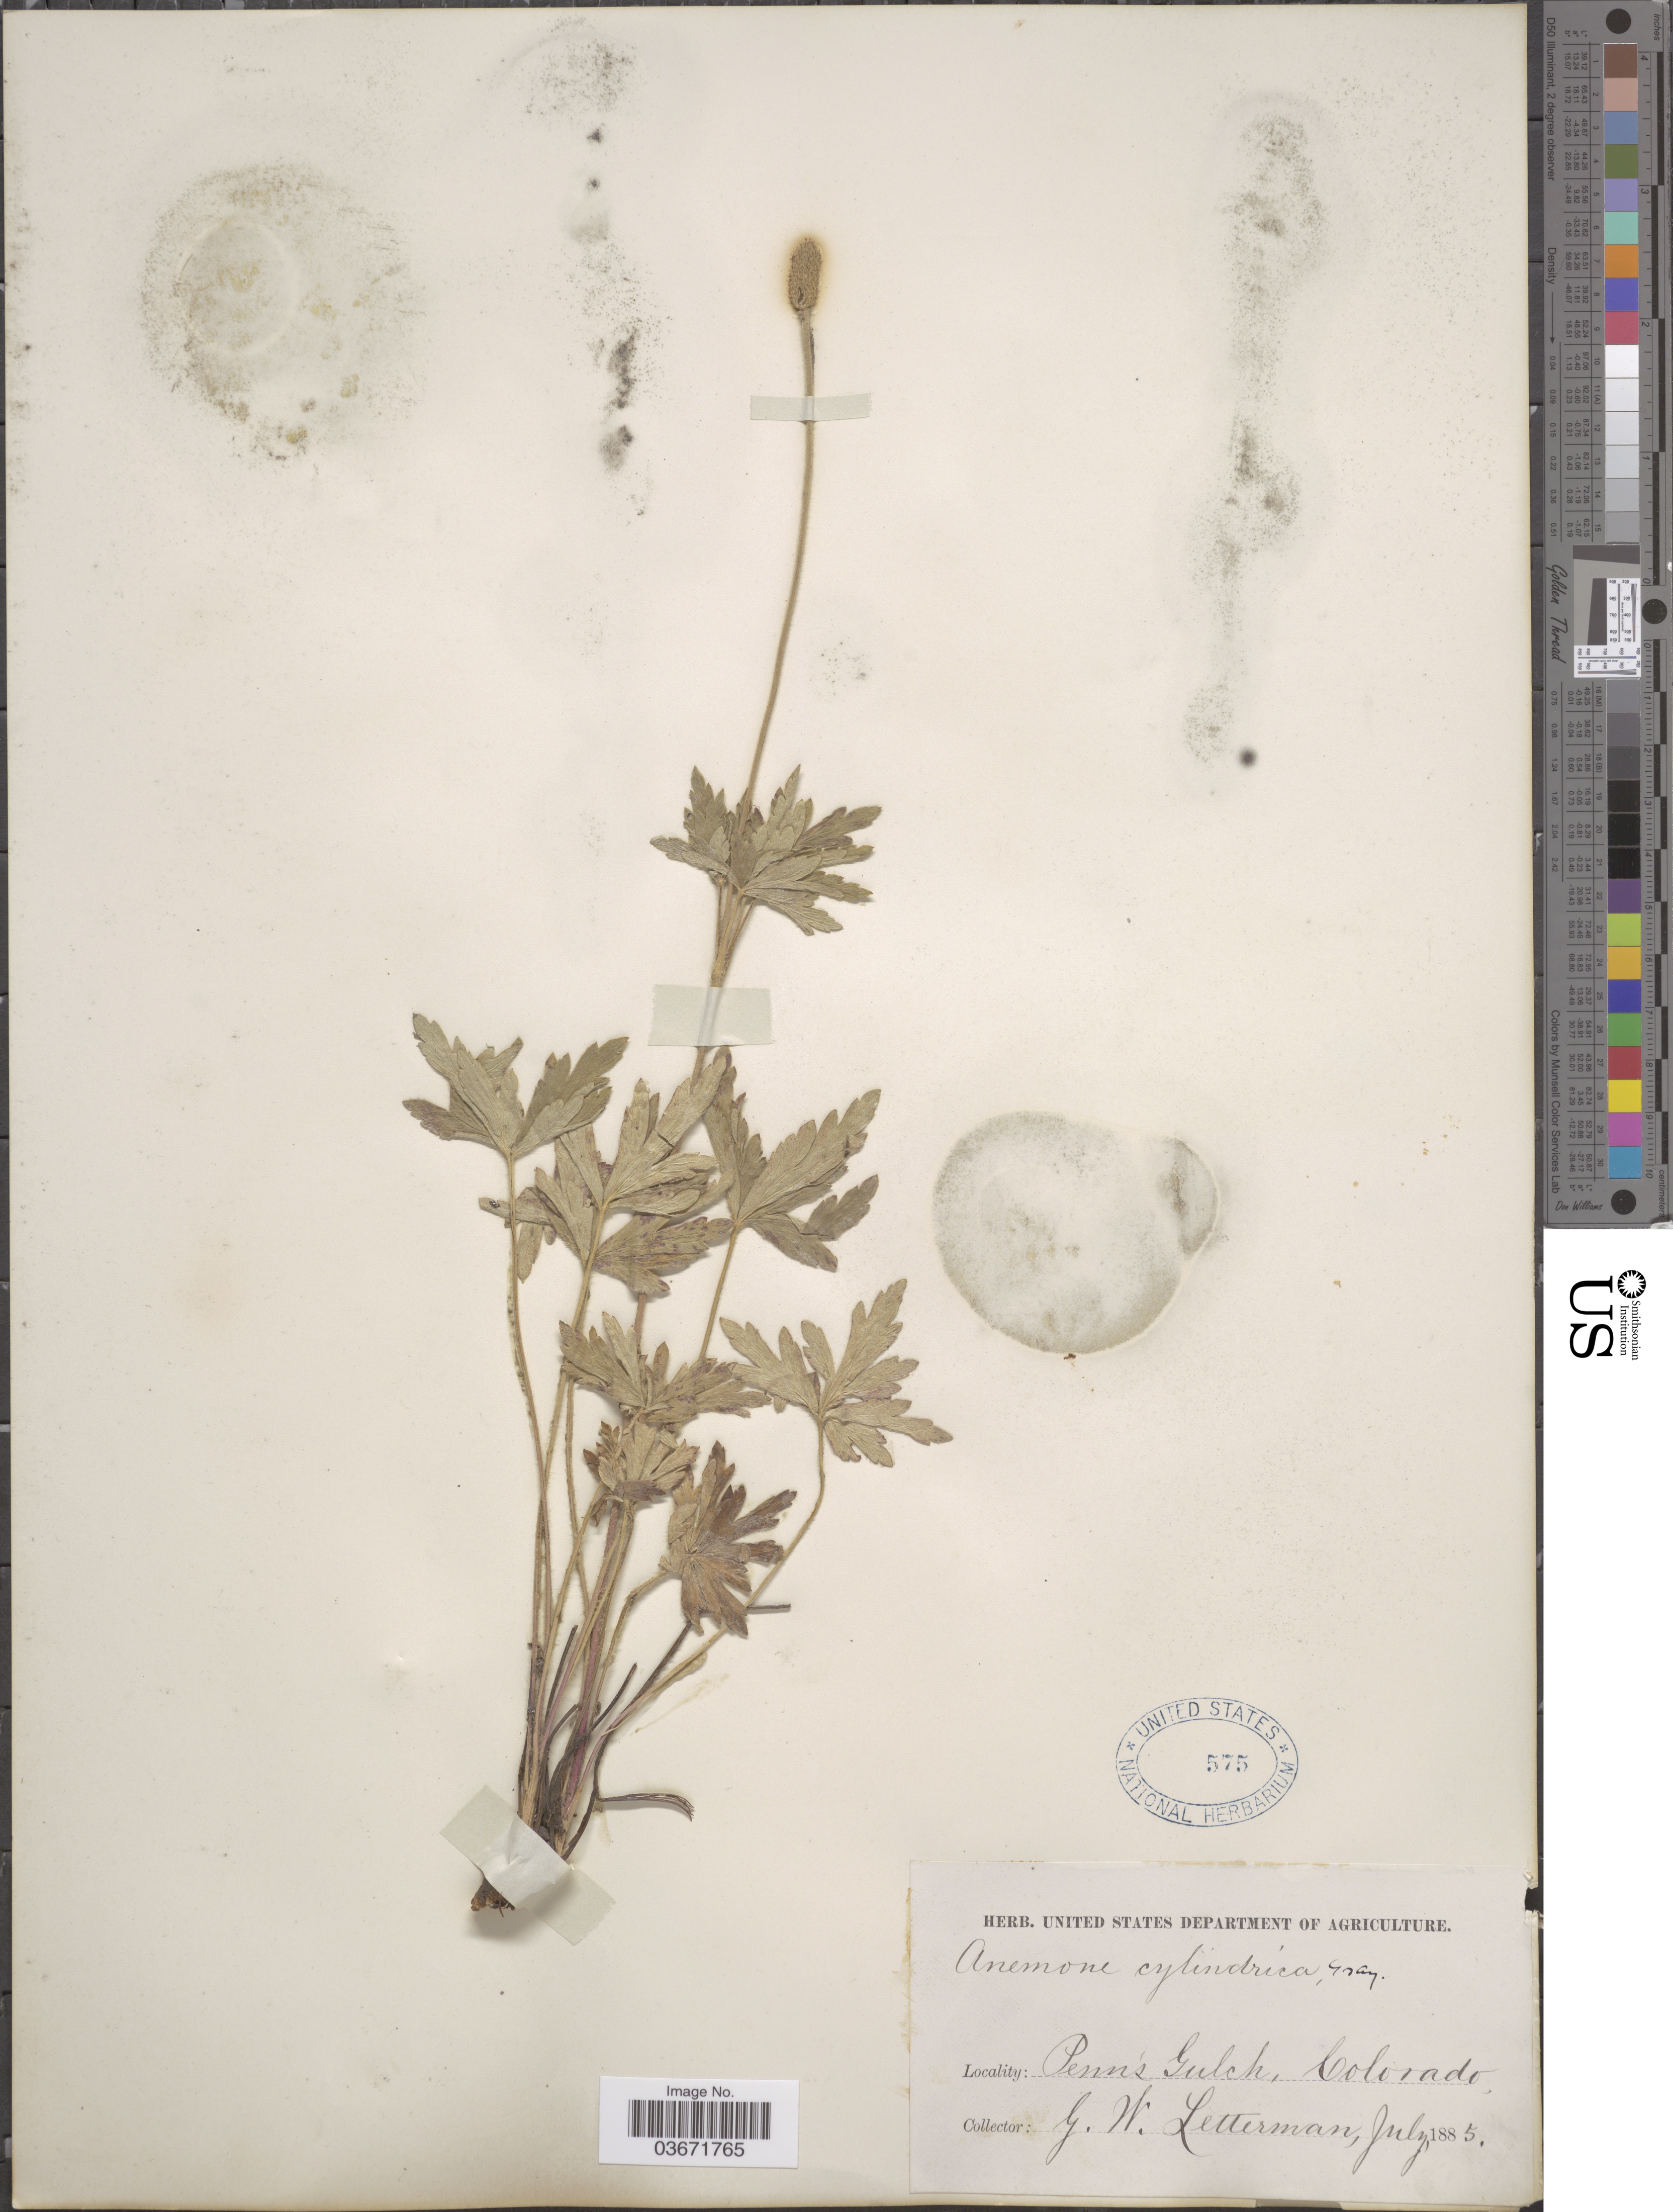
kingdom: Plantae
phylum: Tracheophyta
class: Magnoliopsida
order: Ranunculales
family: Ranunculaceae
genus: Anemone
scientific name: Anemone cylindrica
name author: A. Gray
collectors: G. W. Letterman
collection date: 1885-07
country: United States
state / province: Colorado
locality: Penn's Gulch.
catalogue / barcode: US 575